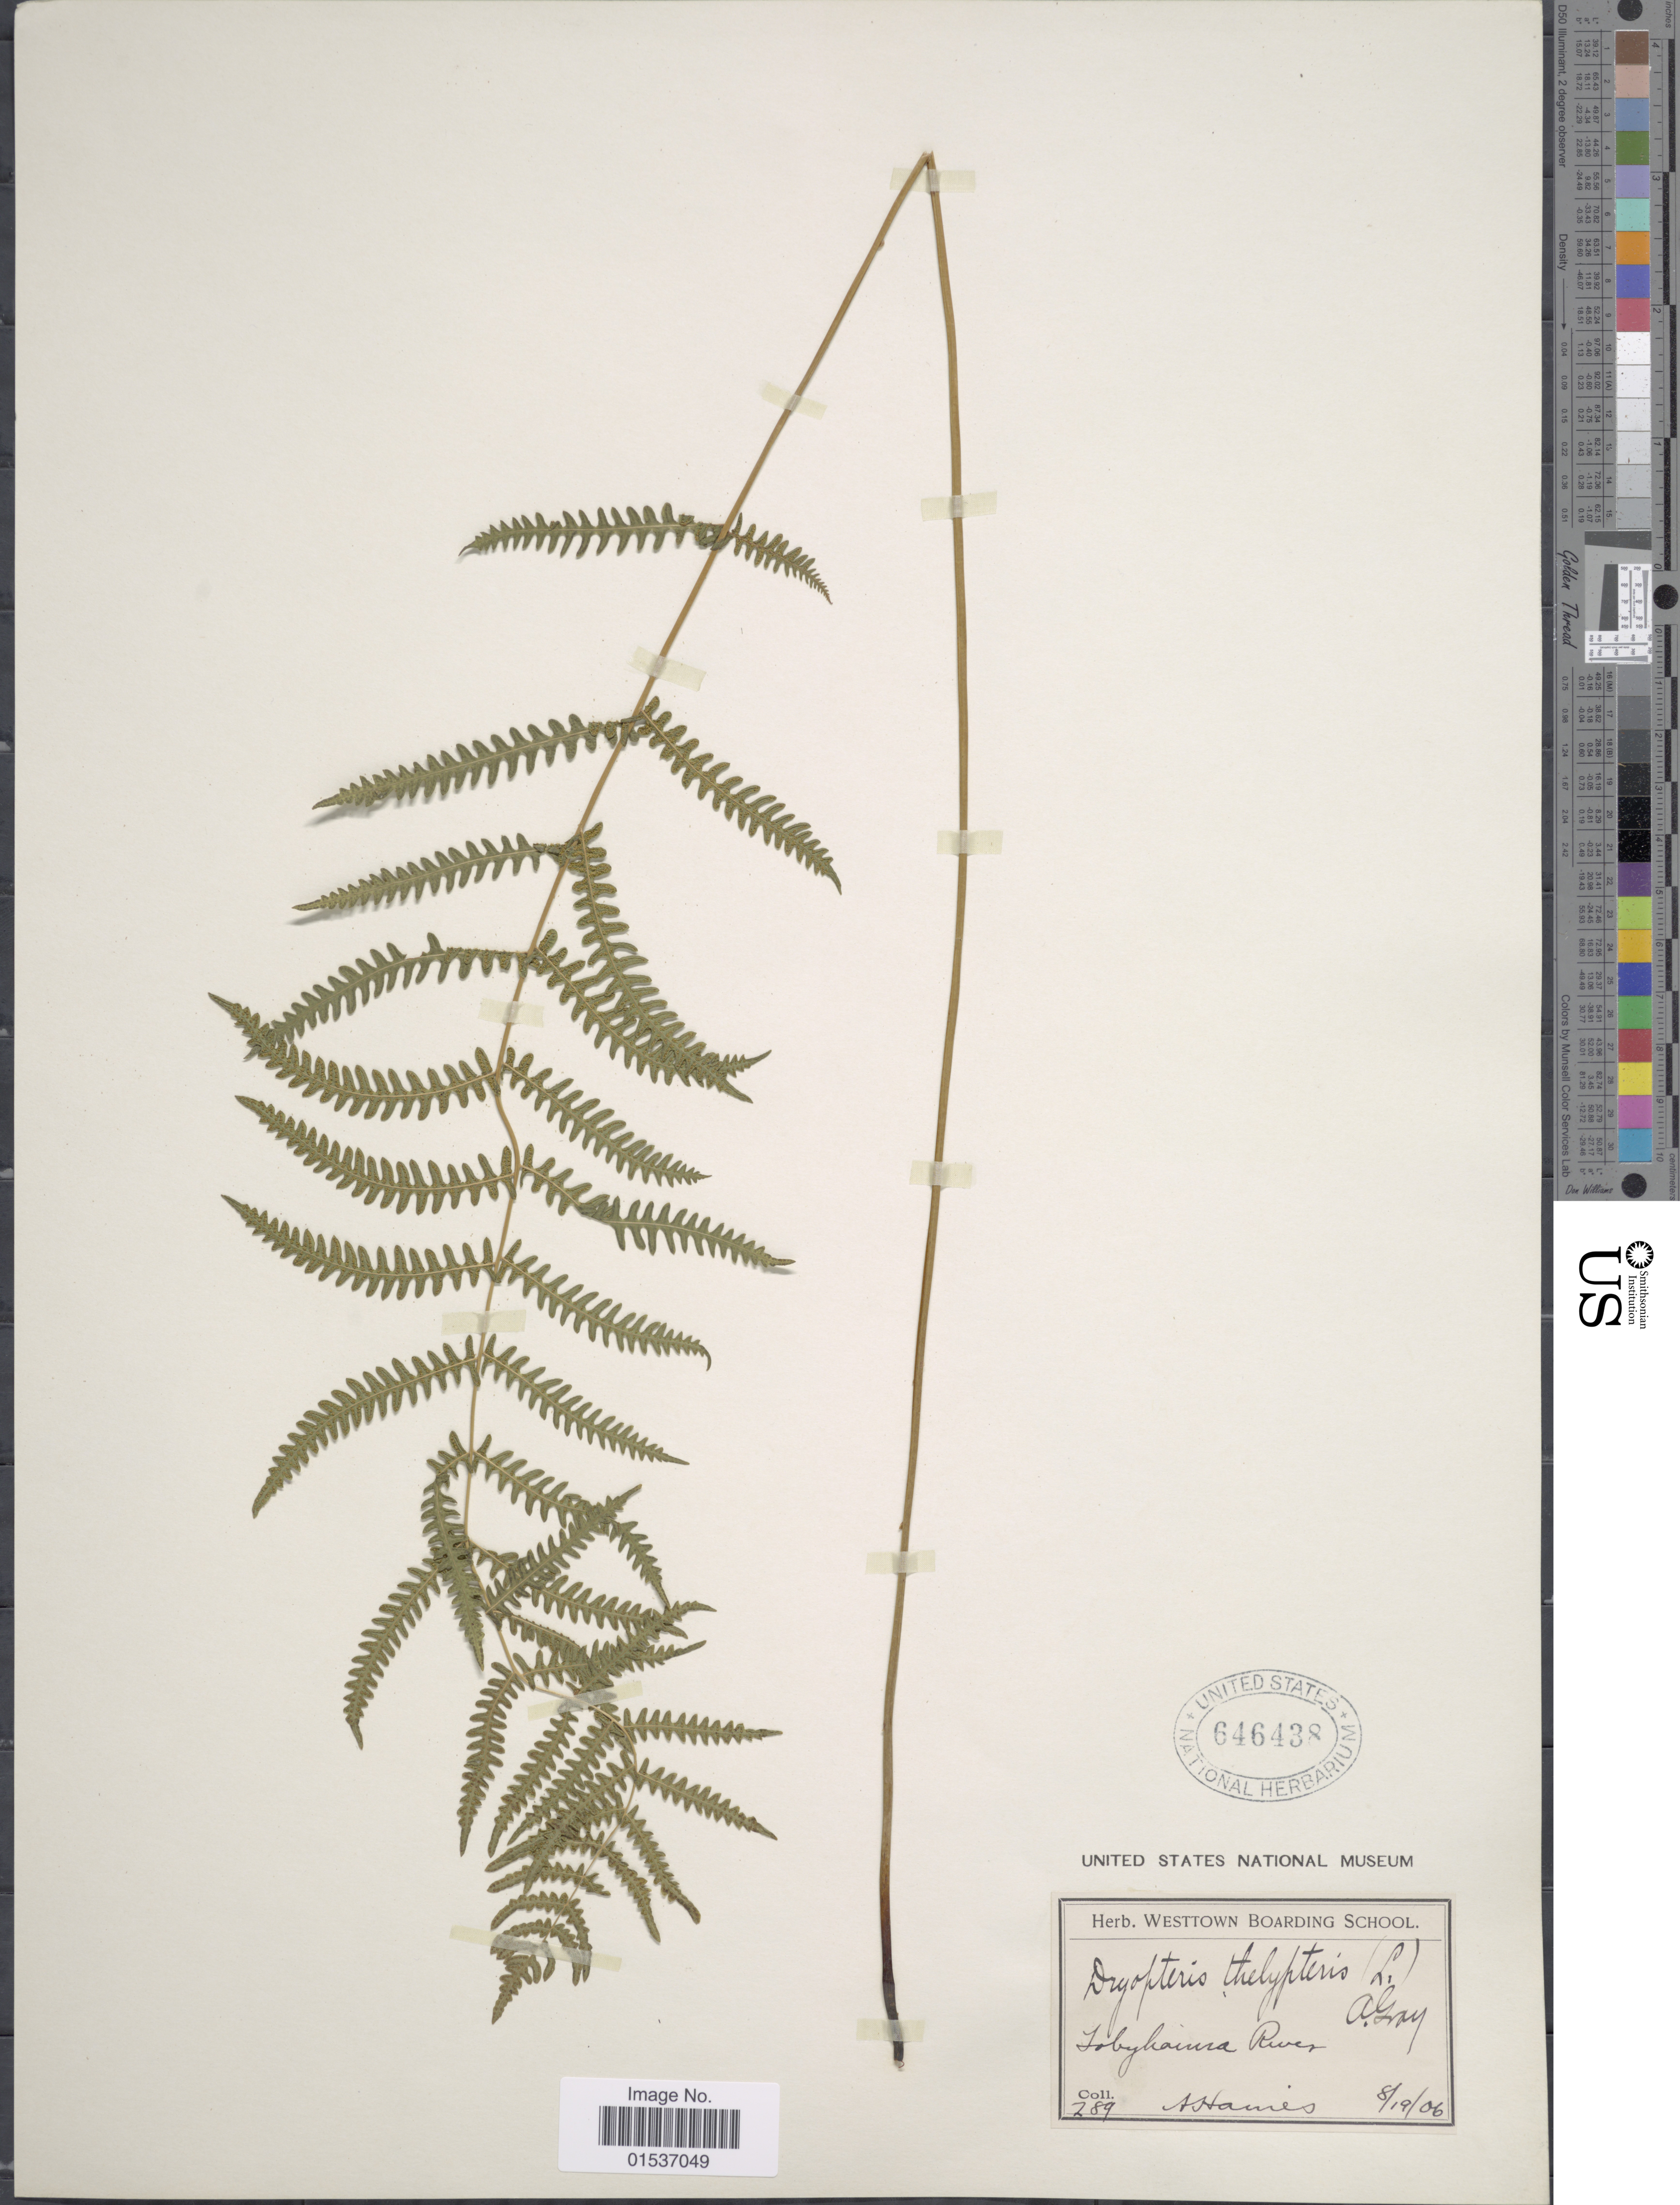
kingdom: Plantae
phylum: Tracheophyta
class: Polypodiopsida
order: Polypodiales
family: Thelypteridaceae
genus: Thelypteris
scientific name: Thelypteris palustris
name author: (Salisb.) Schott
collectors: A. Haines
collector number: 289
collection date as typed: Transcribed d/m/y: 19/8/6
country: United States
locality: Tobyhanna River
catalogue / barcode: US 646438